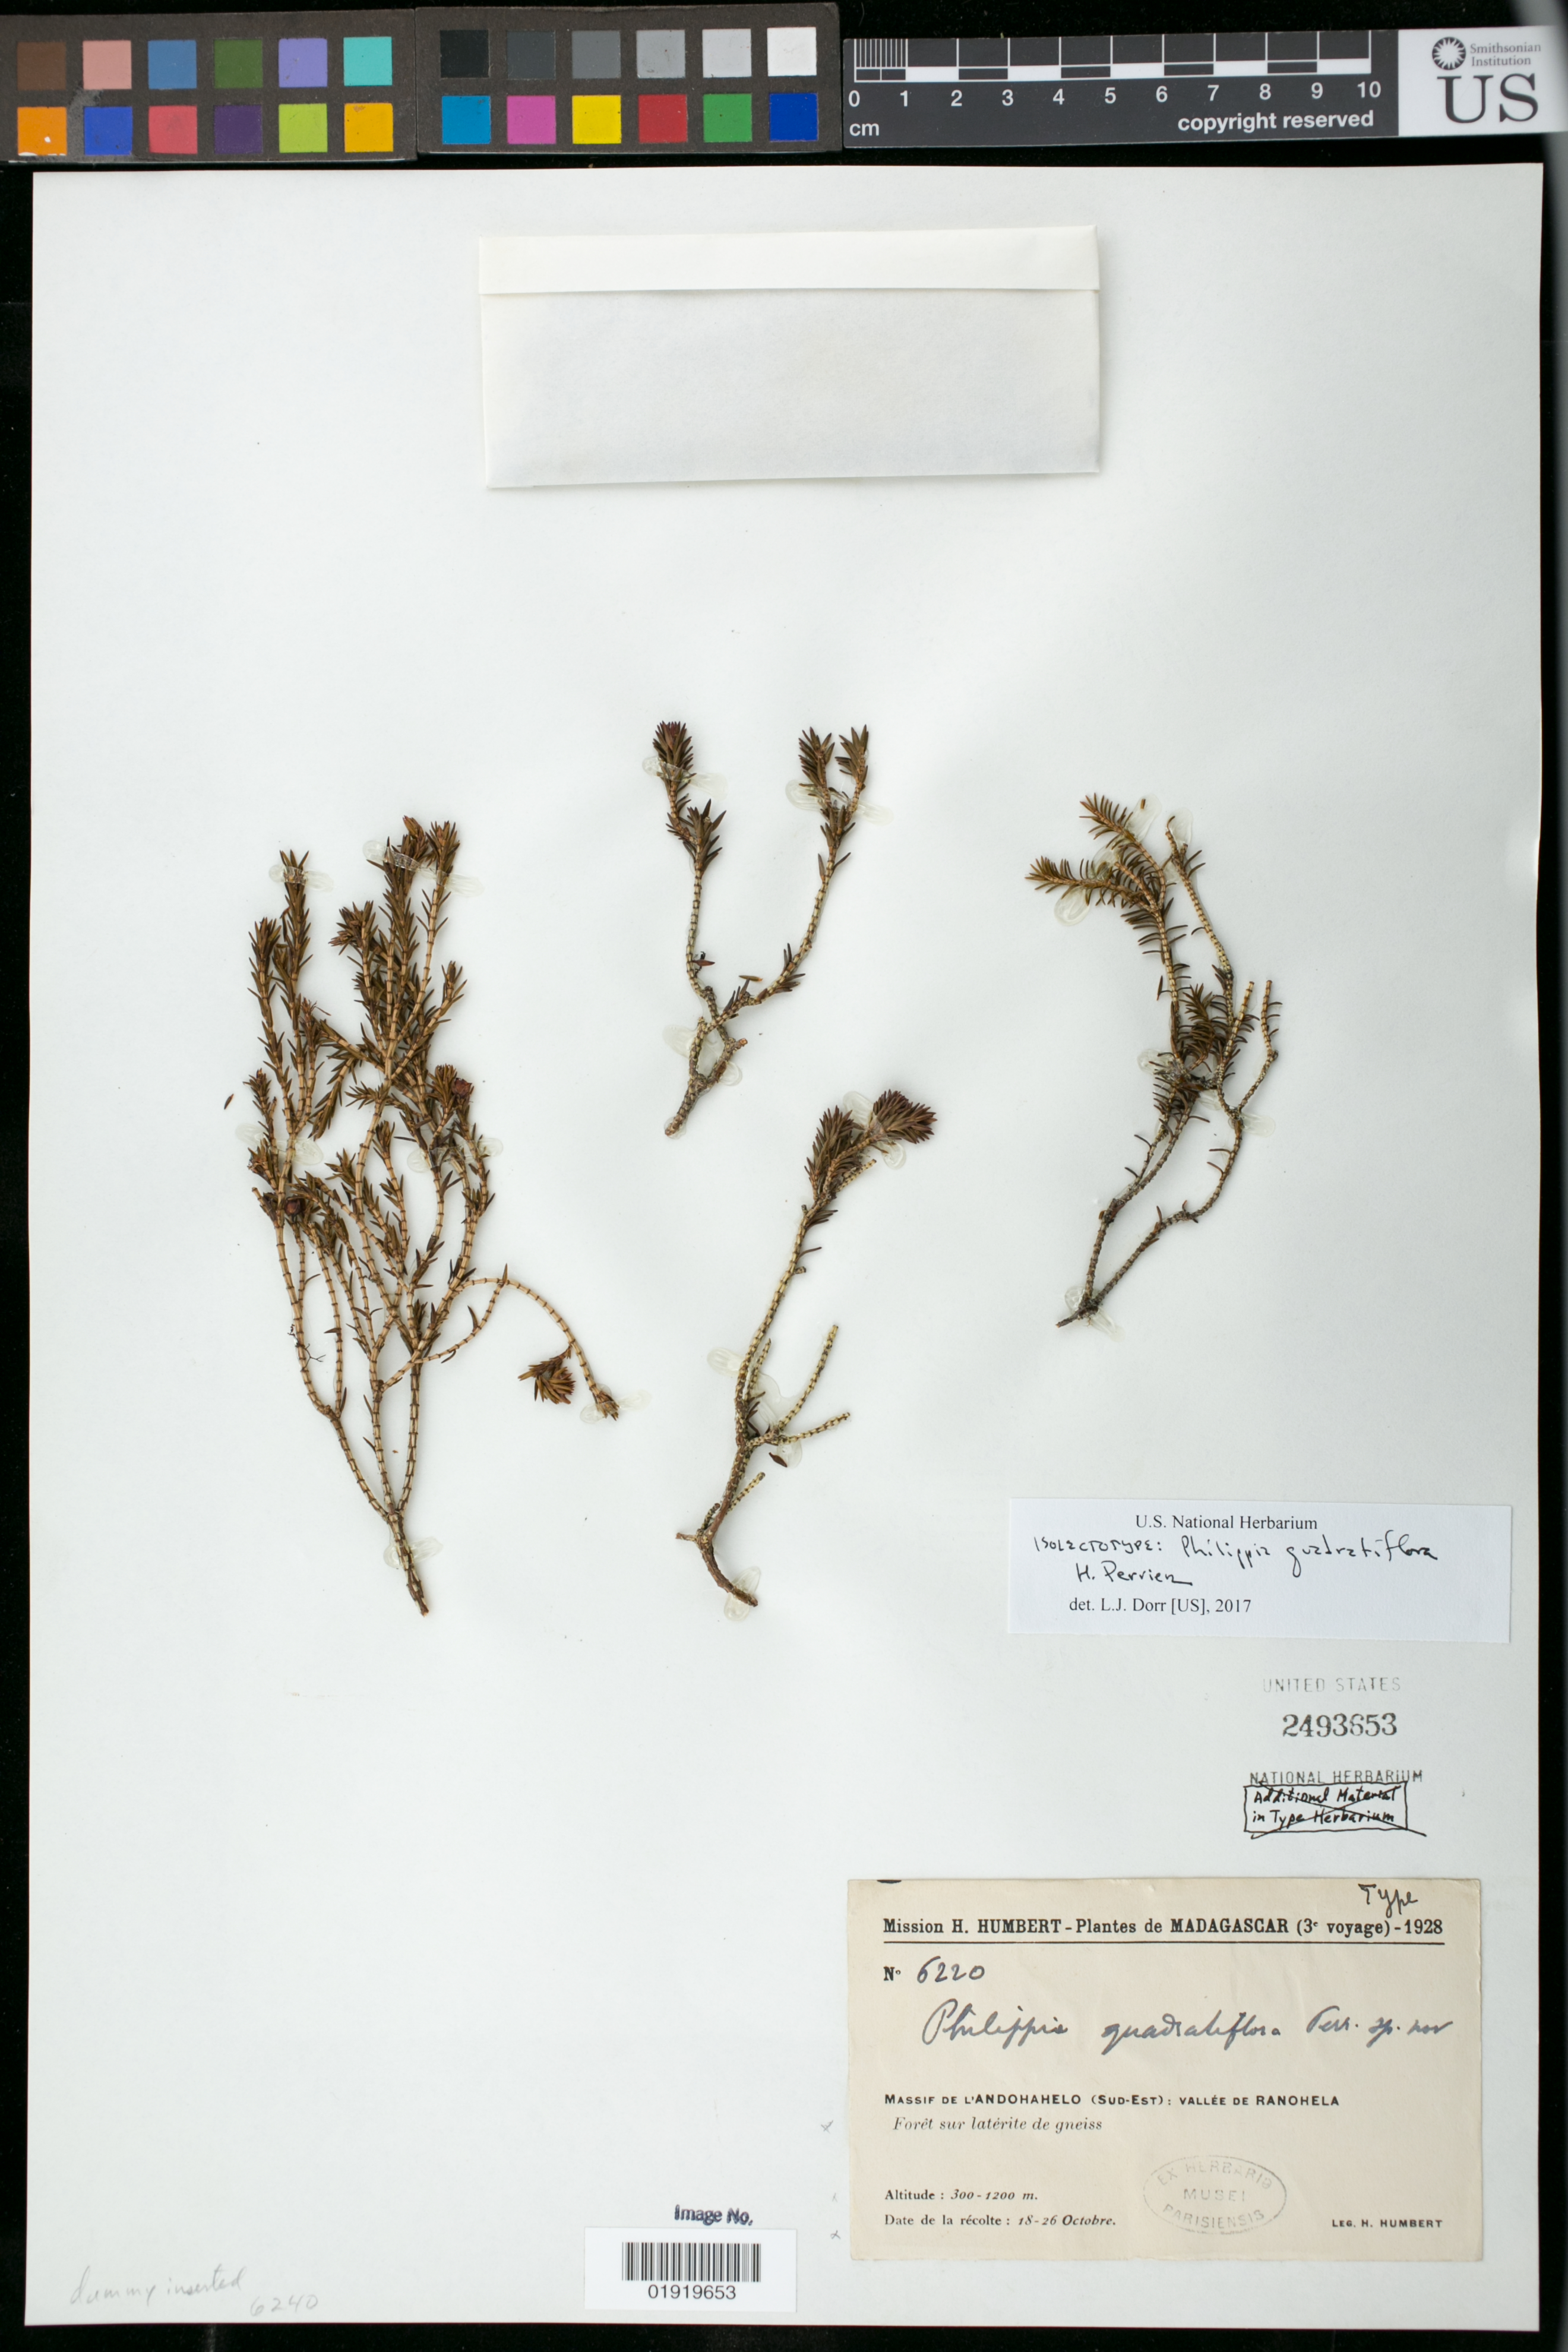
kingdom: Plantae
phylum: Tracheophyta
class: Magnoliopsida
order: Ericales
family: Ericaceae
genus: Philippia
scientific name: Philippia quadratiflora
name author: H. Perrier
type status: Possible Isolectotype; Type Collection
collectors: H. Humbert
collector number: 6220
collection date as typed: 18 Oct 1928 to 26 Oct 1928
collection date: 1928-10-18/1928-10-26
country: Madagascar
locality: Massif de l'Andohahelo (Sud-Est): vallée de Ranohela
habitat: Foret sur laterite de gneiss.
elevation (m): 300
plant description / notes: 2 US sheets labeled as Humbert 6220, but with different collection data and possibly not part of the same gathering; "Probable isolectotype. N.B: Type number, but date and altitude on label do not agree with protologue. det. L.J. Dorr [US], 2023."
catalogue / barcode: US 2493653